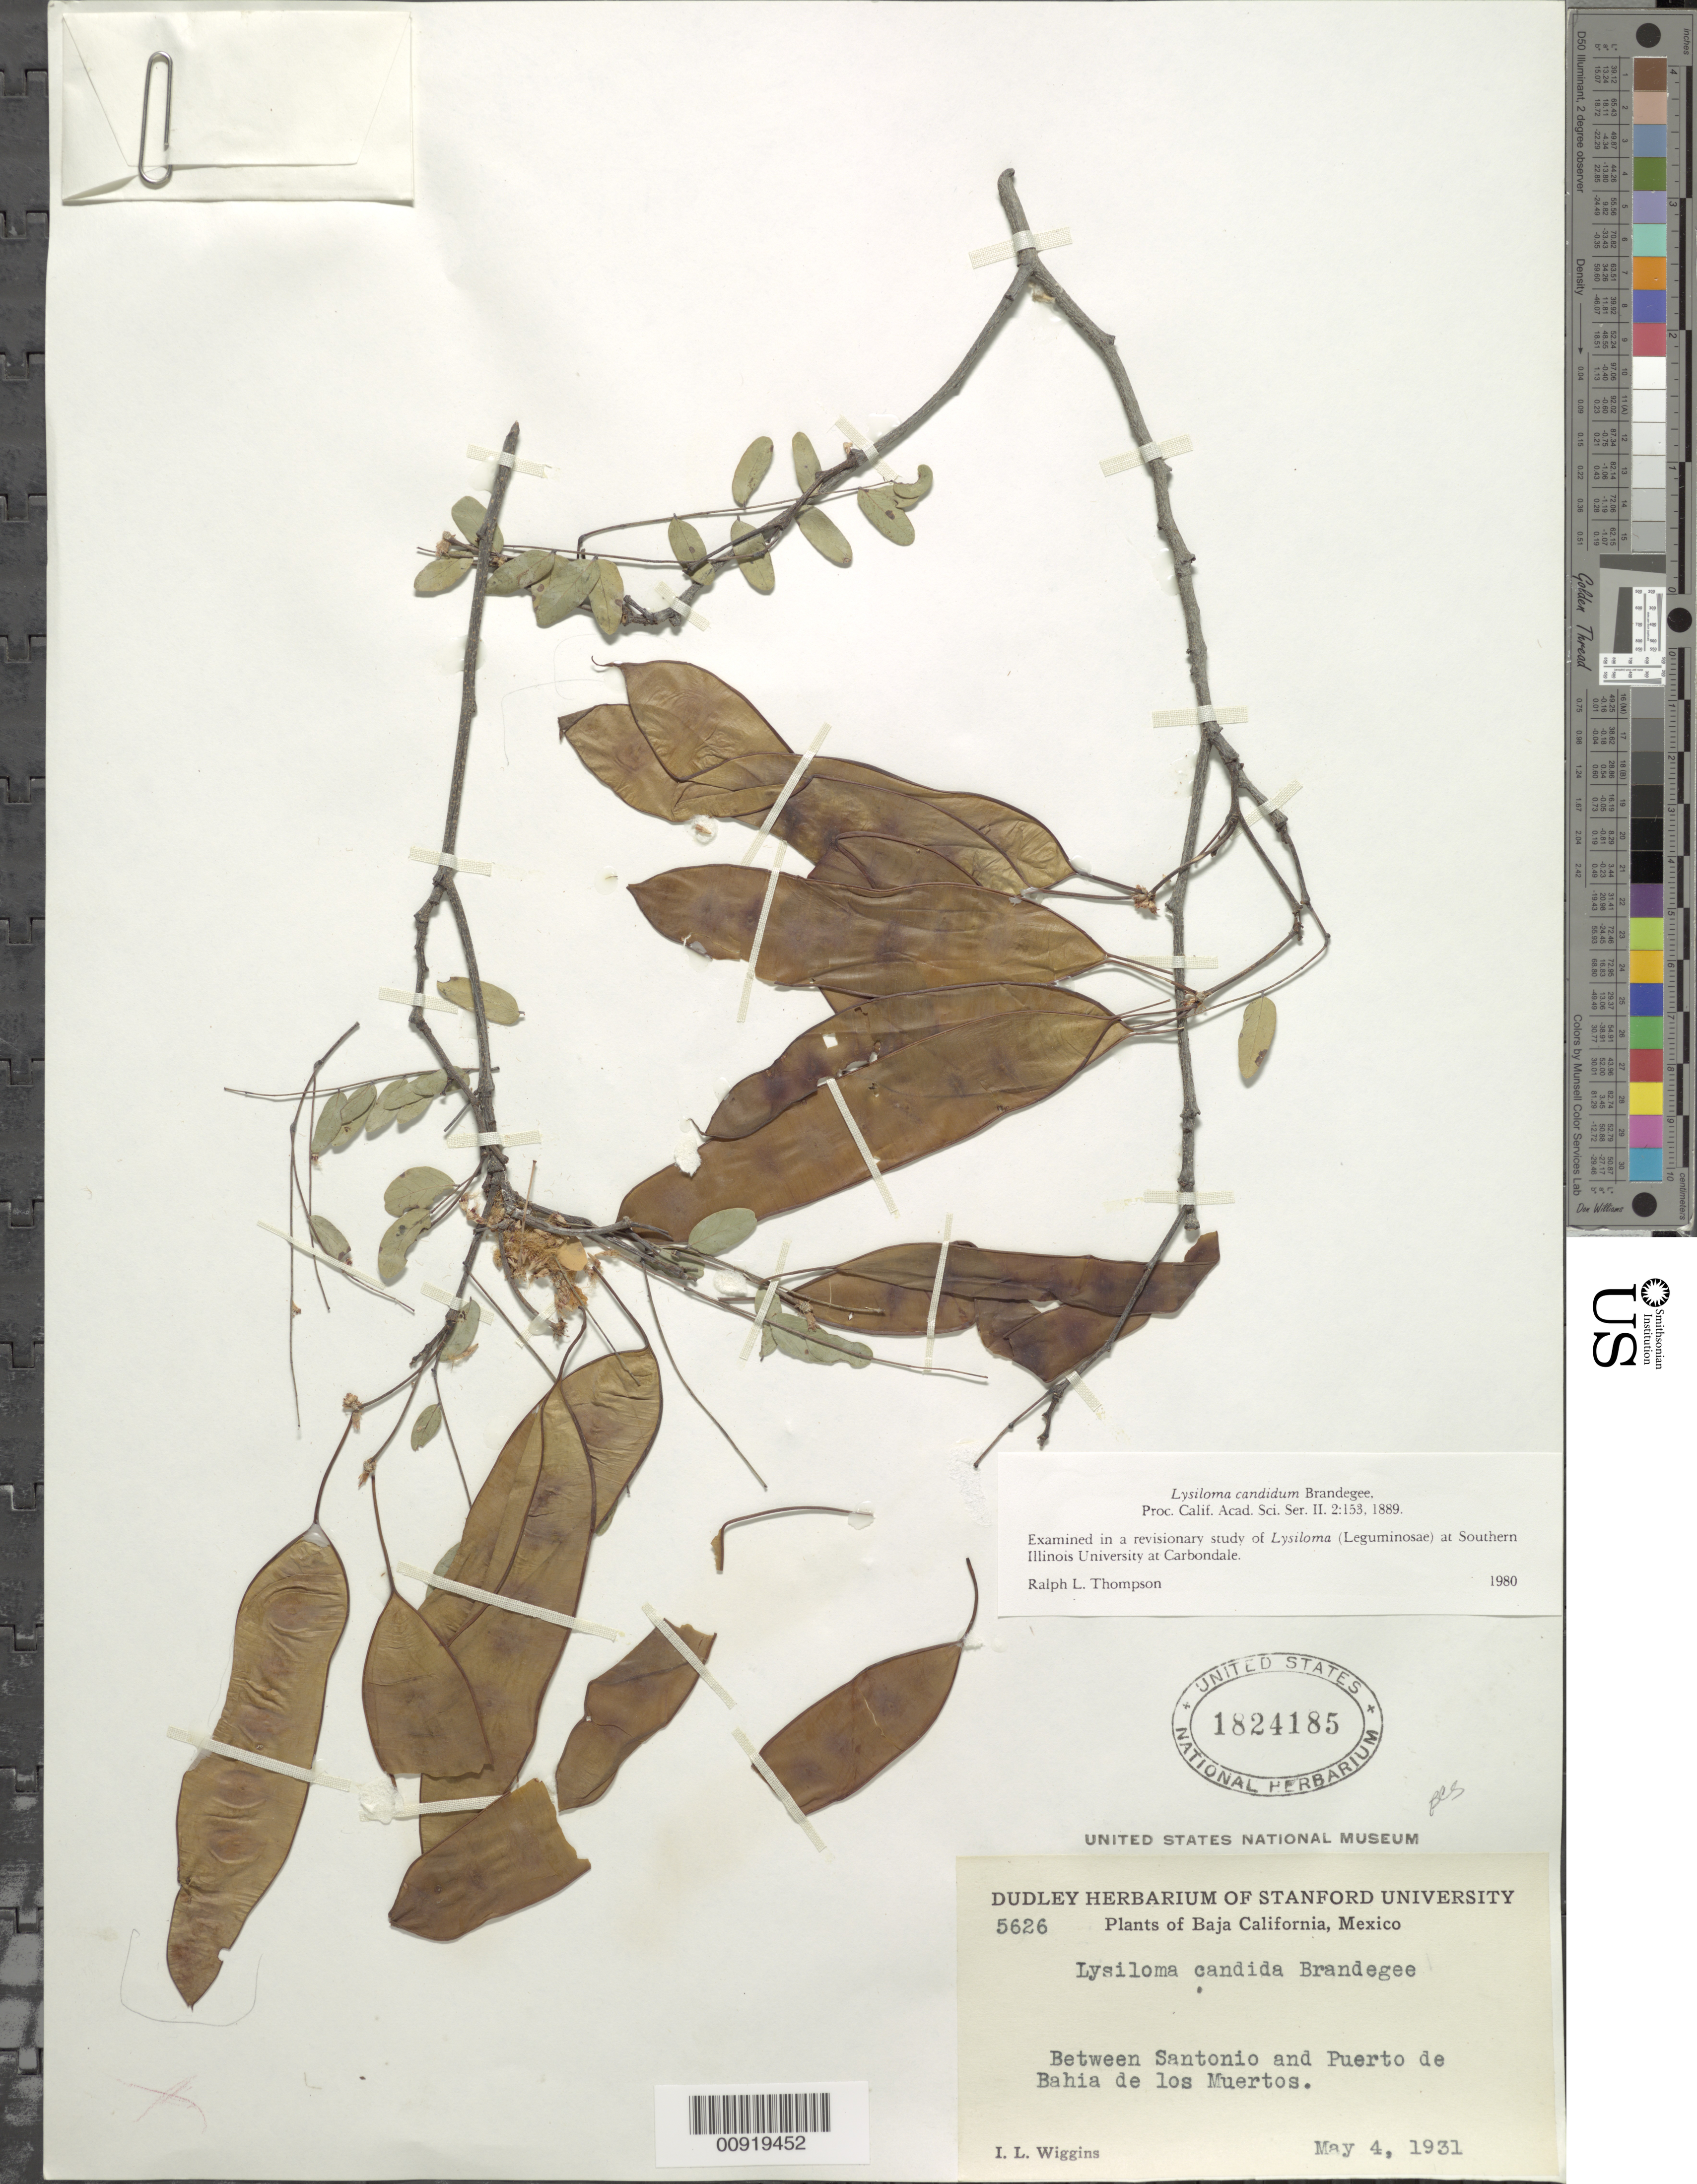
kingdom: Plantae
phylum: Tracheophyta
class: Magnoliopsida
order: Fabales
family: Fabaceae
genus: Lysiloma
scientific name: Lysiloma candidum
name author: Brandegee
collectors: I. L. Wiggins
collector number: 5626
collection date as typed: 04 May 1931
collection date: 1931-05-04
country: Mexico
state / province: Baja California Sur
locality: Between Santonio and Puerto de Bahía de los Muertos.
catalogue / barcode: US 1824185